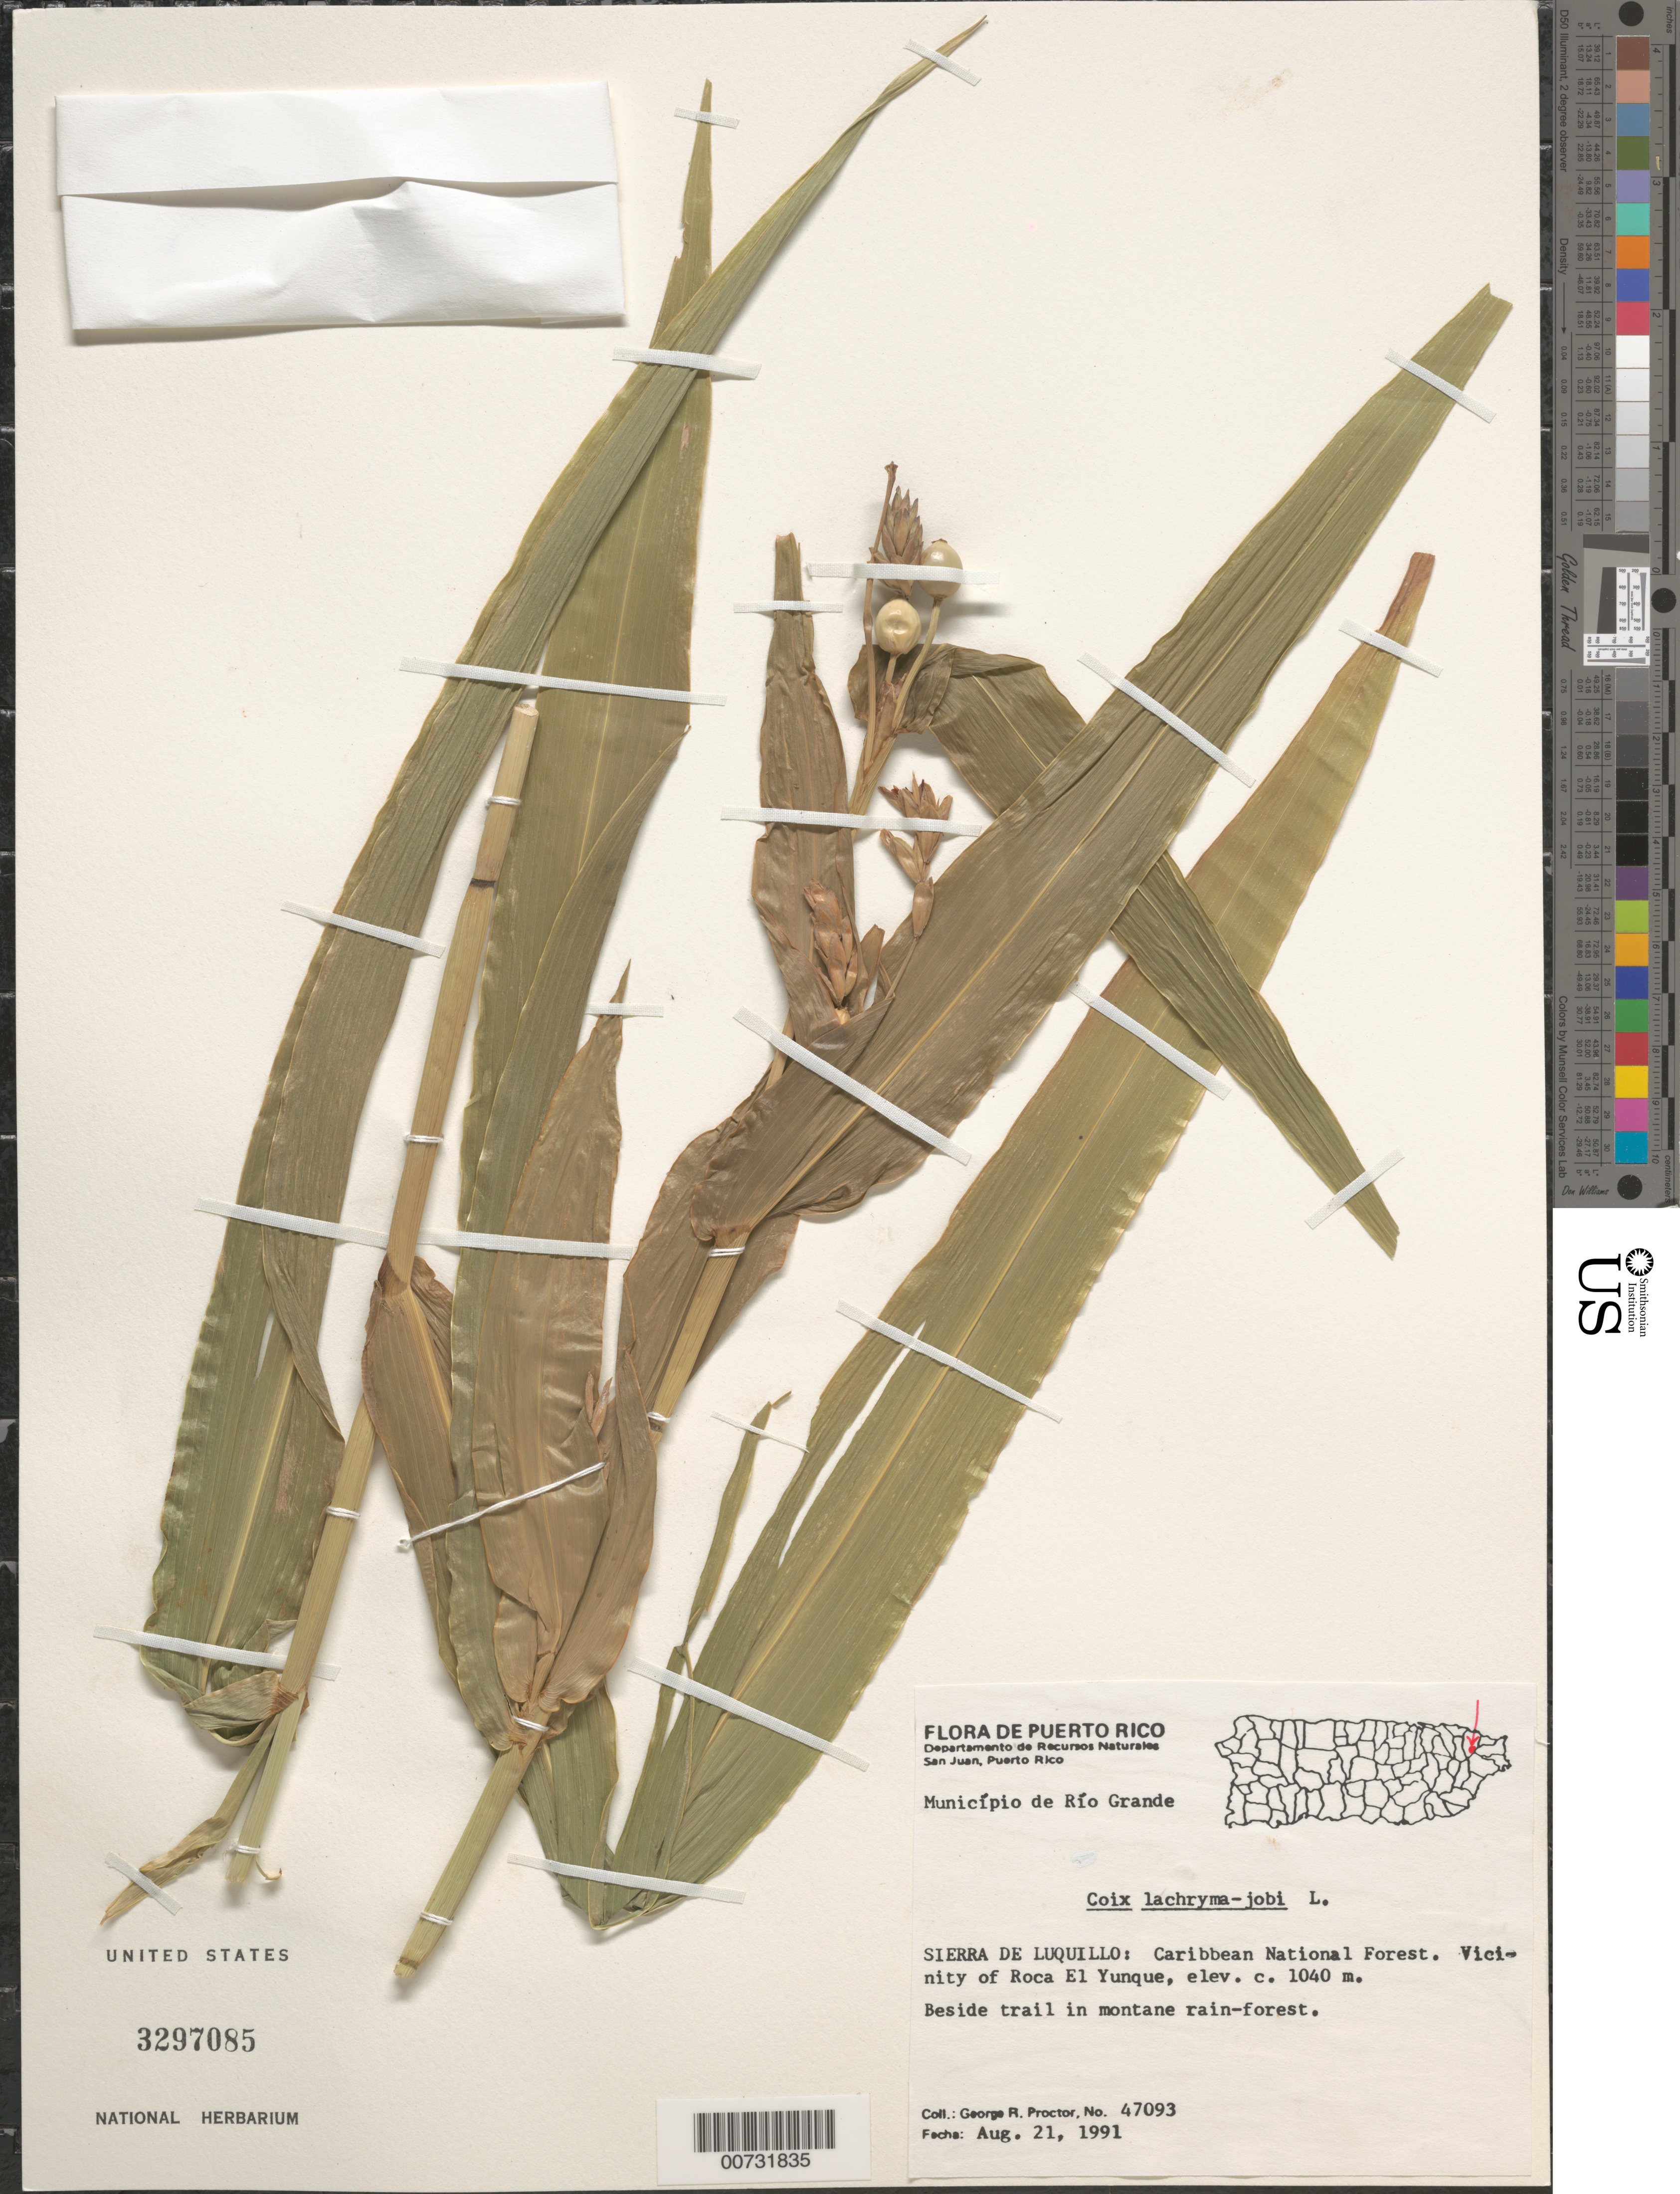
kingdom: Plantae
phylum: Tracheophyta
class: Liliopsida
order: Poales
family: Poaceae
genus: Coix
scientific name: Coix lacryma-jobi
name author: L.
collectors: G. R. Proctor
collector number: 47093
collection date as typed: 21 Aug 1991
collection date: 1991-08-21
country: Puerto Rico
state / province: Río Grande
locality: Mun. Rio Grande; Sierra de Luquillo, Caribbean Nat. Forest, vic. of roca El Yunque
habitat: Beside trail in montane rain forest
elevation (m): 1040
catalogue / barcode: US 3297085